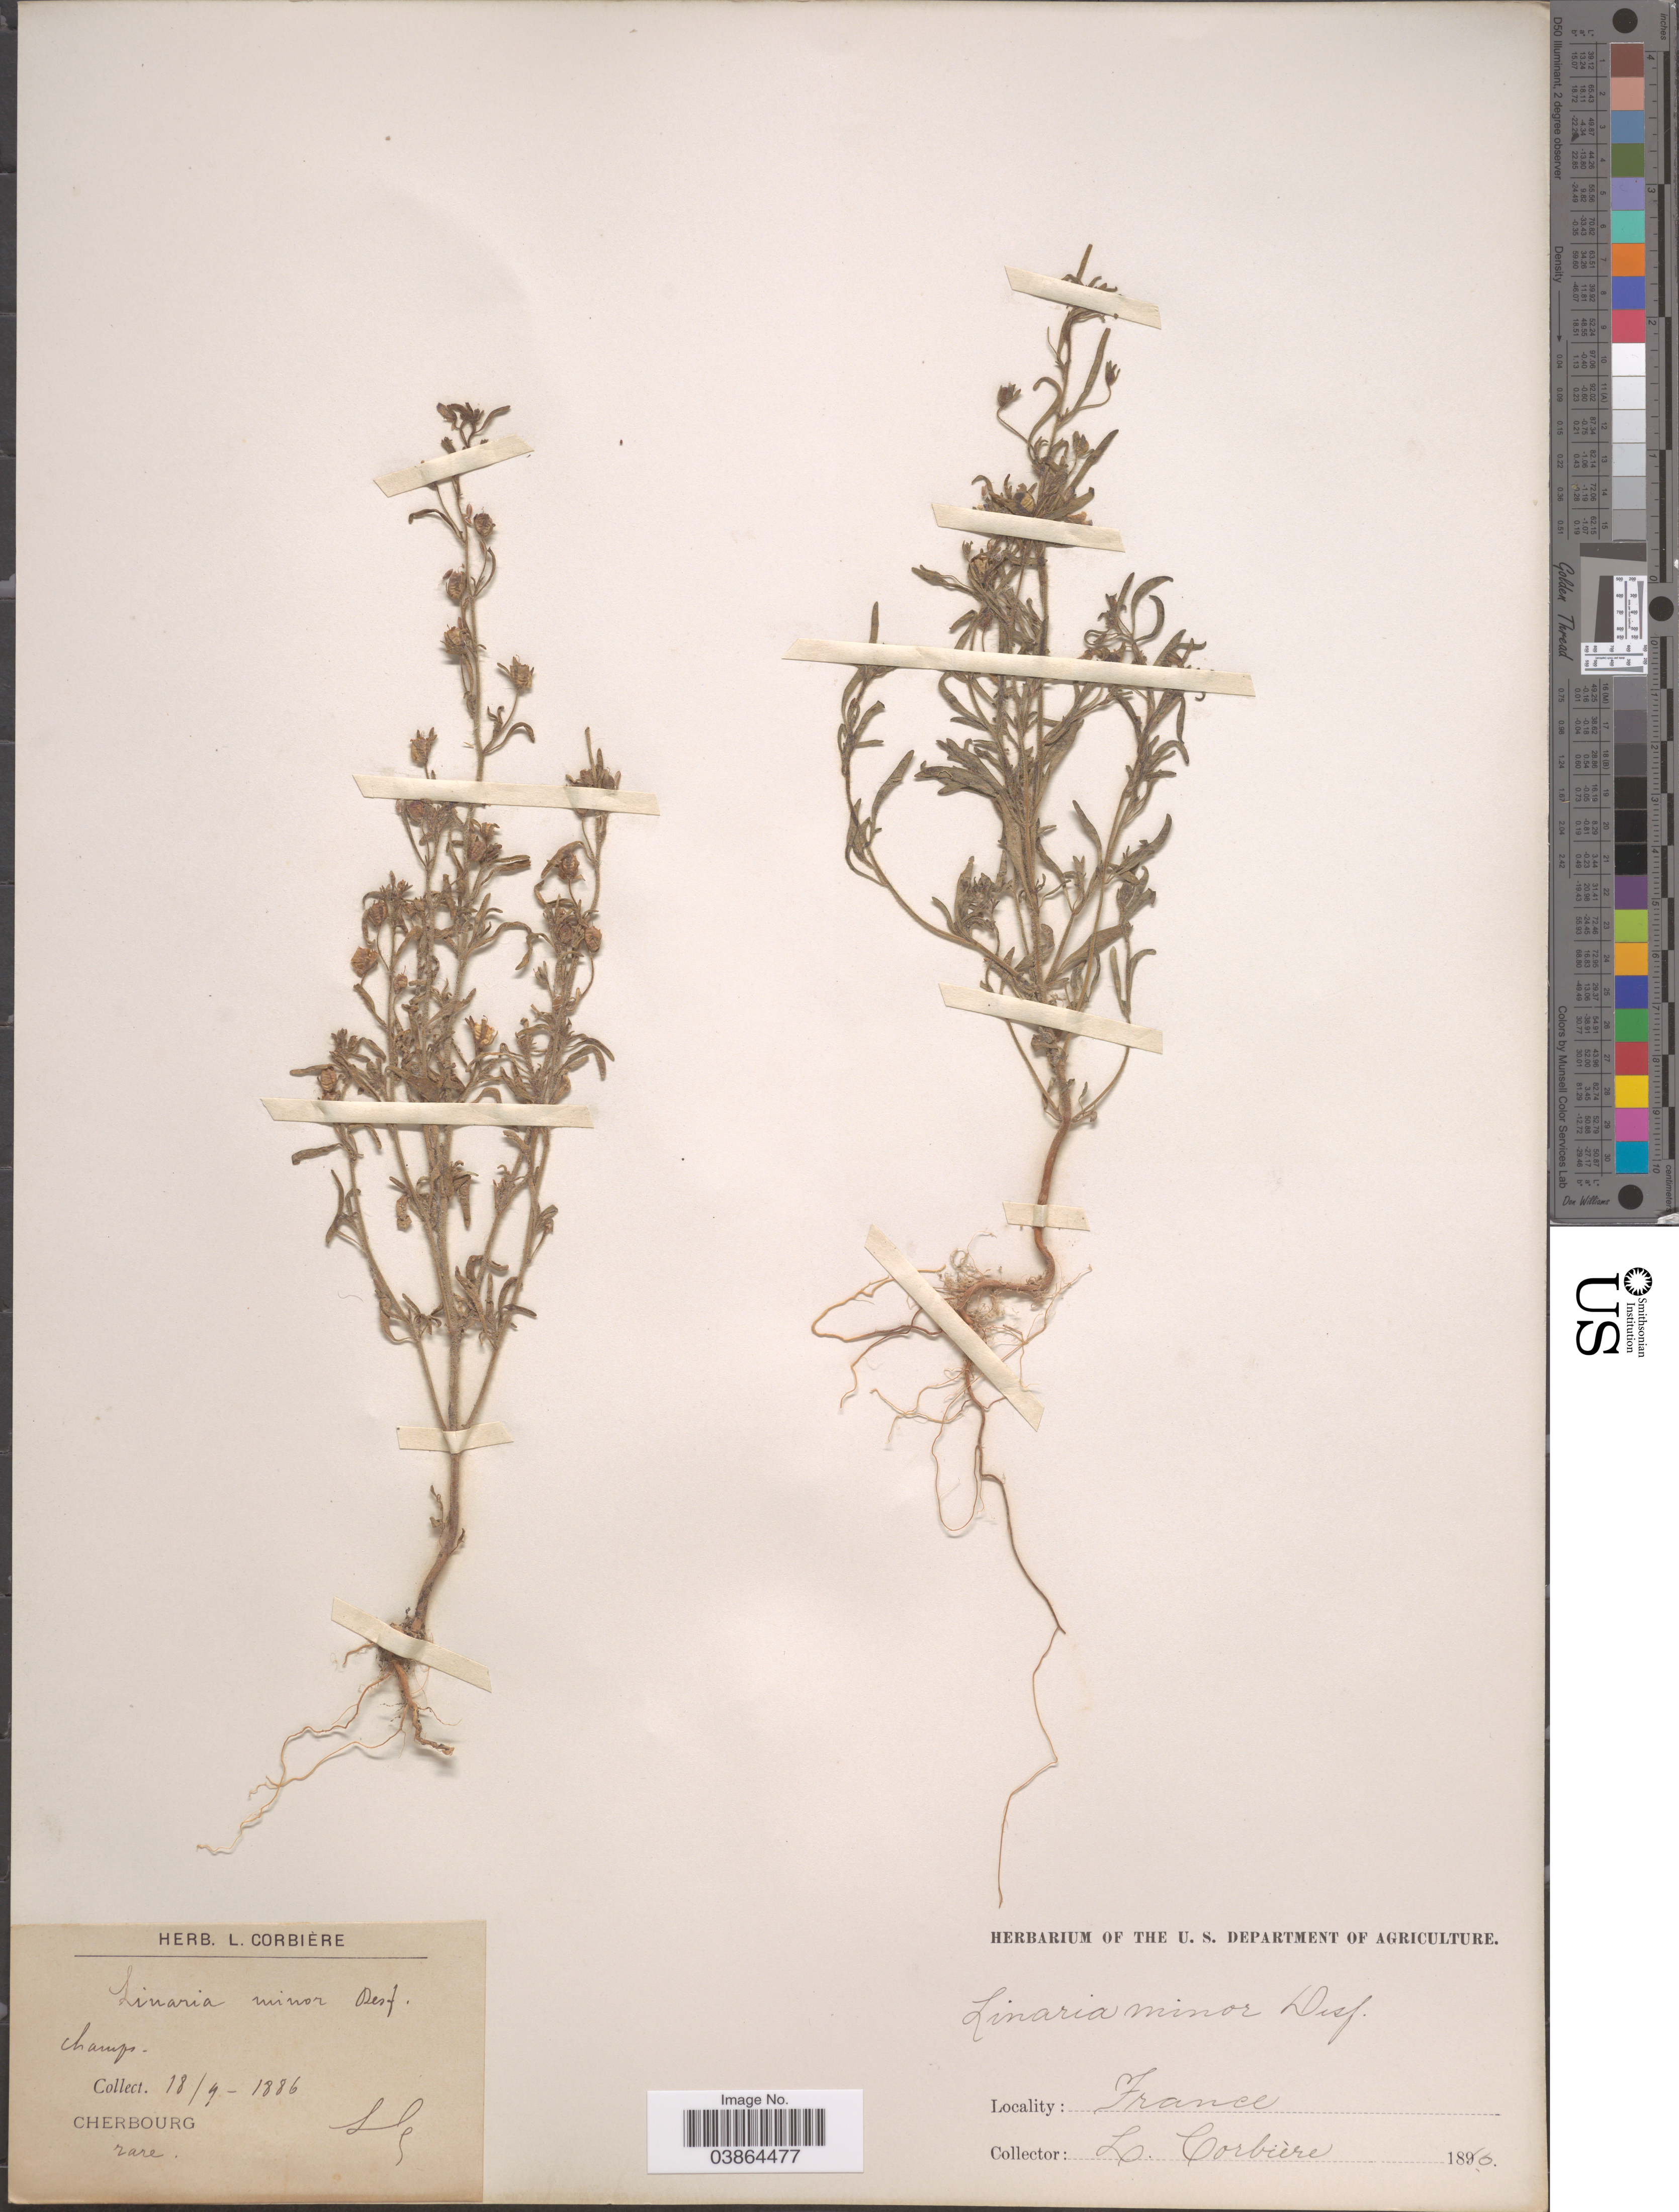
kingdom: Plantae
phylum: Tracheophyta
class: Magnoliopsida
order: Lamiales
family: Plantaginaceae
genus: Chaenorrhinum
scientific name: Chaenorrhinum minor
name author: (L.) Lange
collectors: L. Corbière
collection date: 1886-09-18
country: France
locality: Cherbourg.